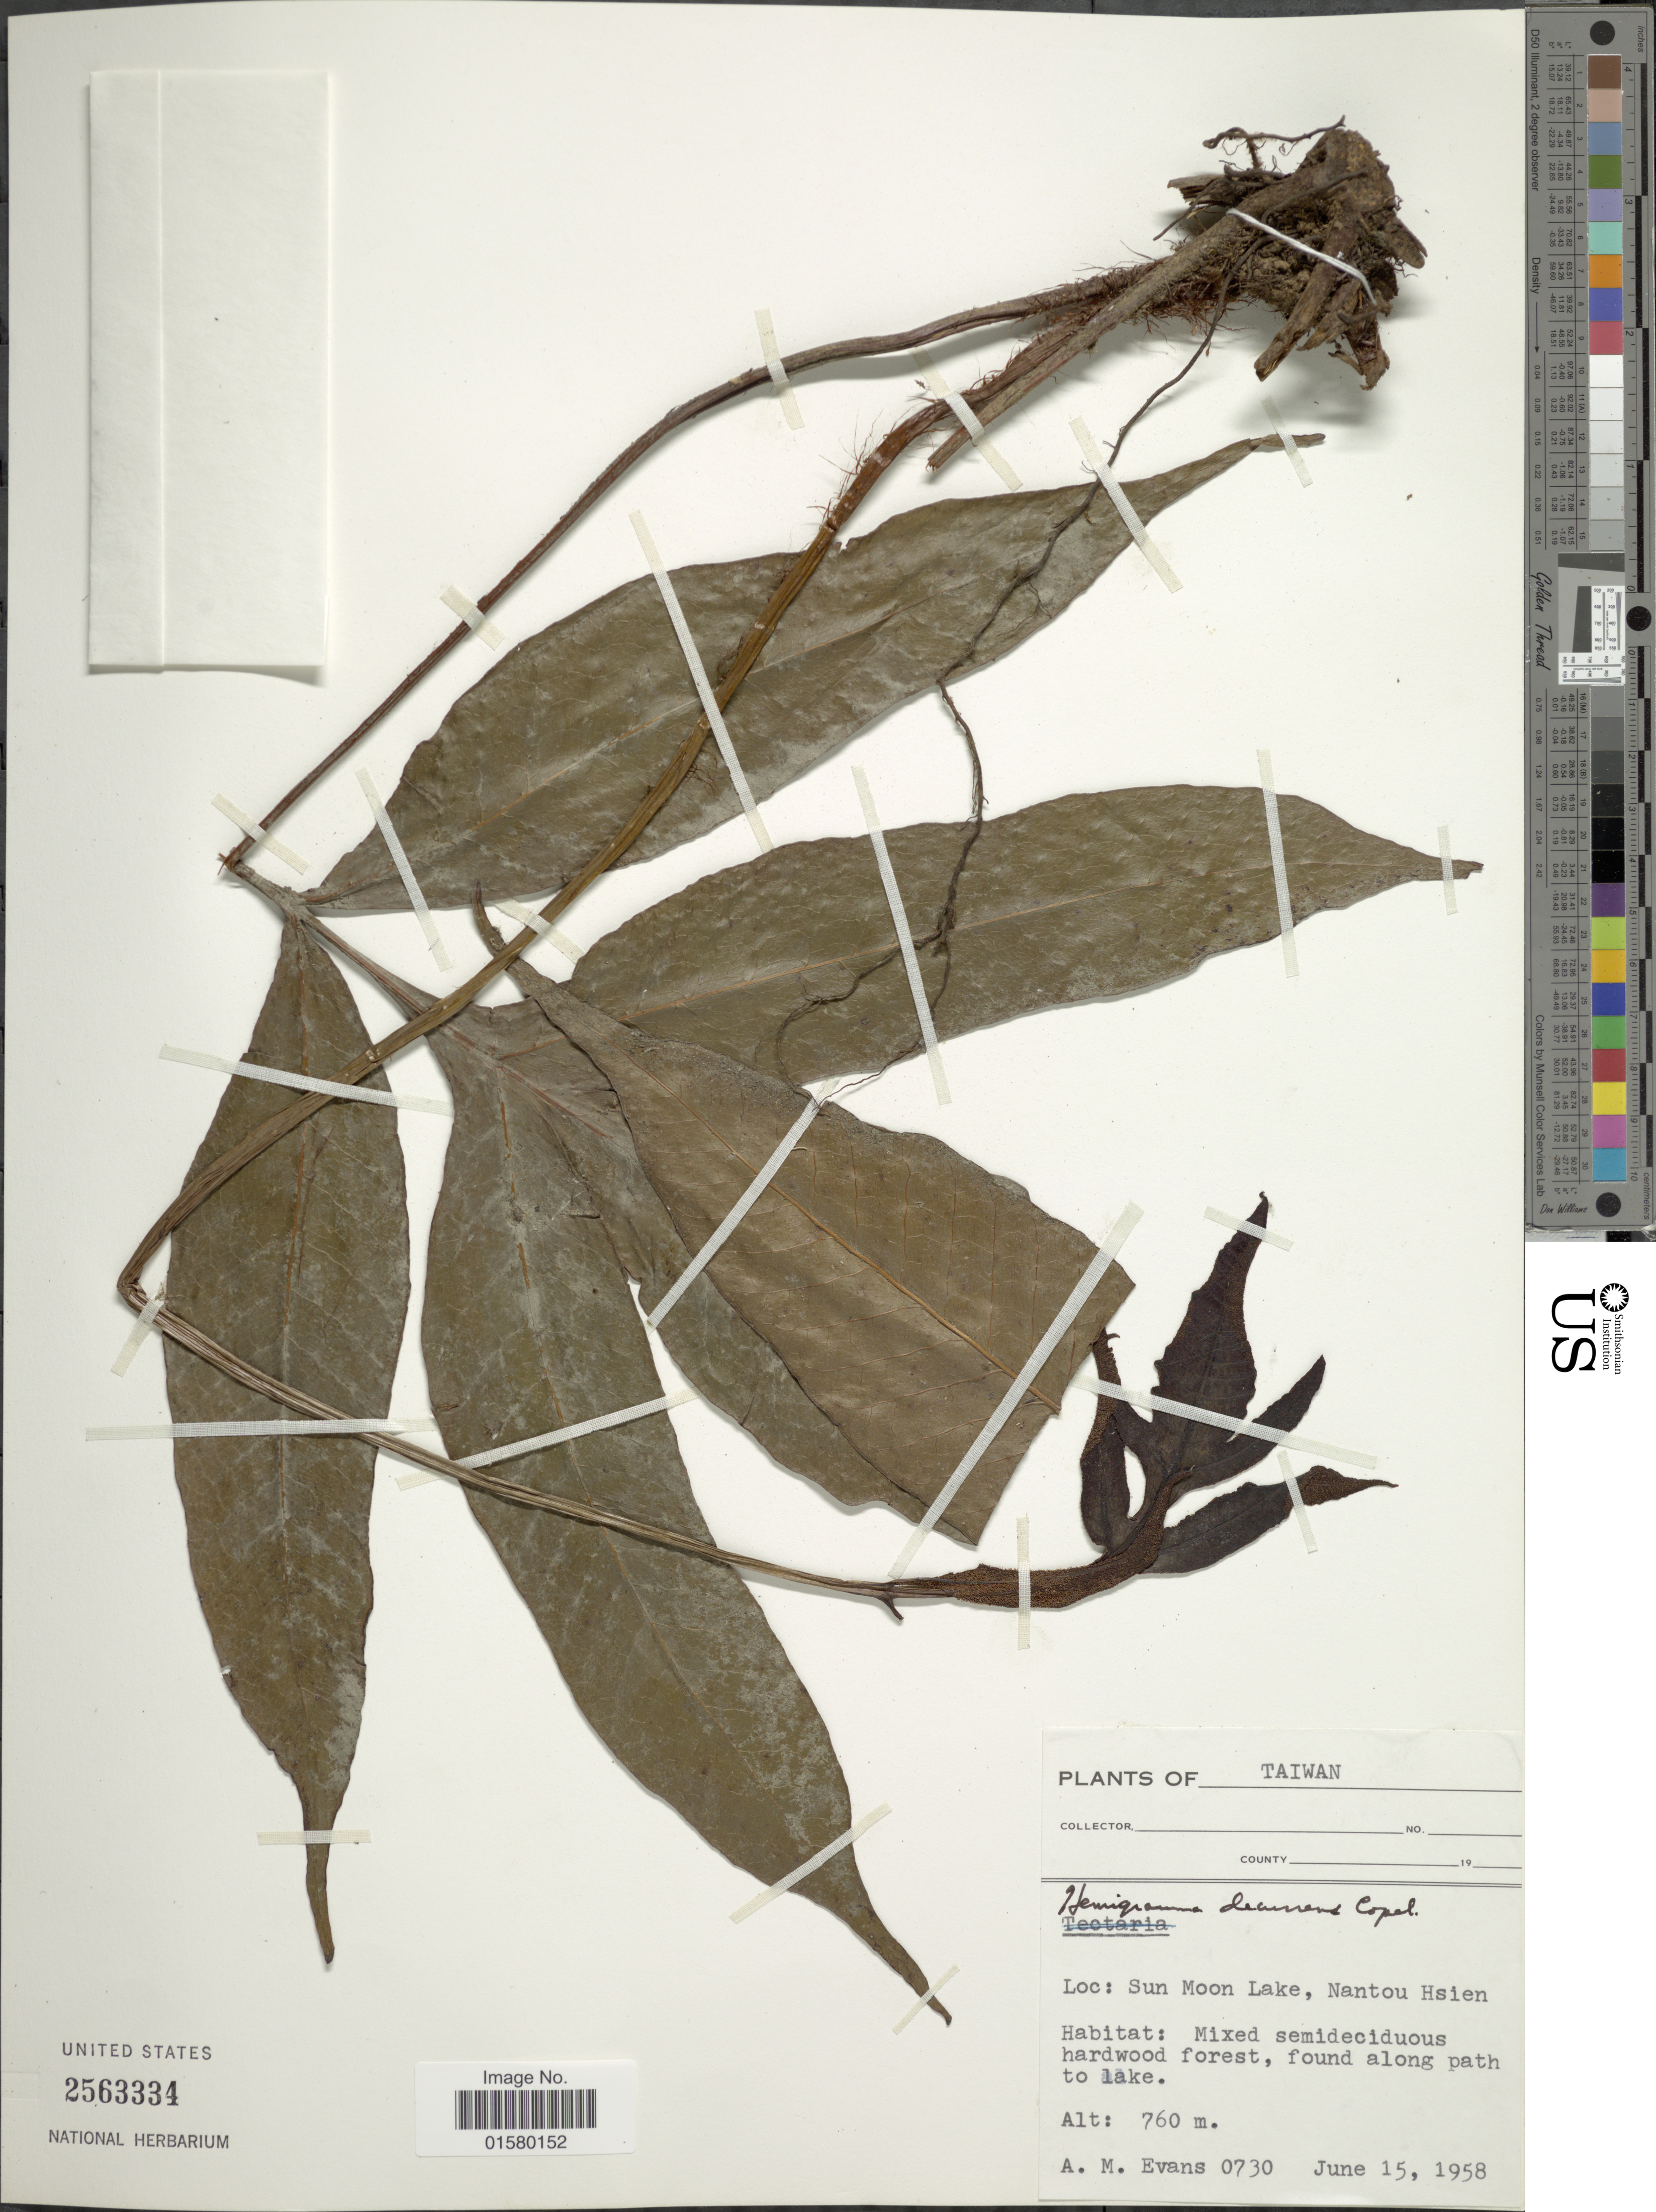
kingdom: Plantae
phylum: Tracheophyta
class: Polypodiopsida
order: Polypodiales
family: Tectariaceae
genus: Tectaria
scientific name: Tectaria decurrens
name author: (Presel.) Copel. in Elmer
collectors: A. M. Evans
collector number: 0730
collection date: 1958-06-15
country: Taiwan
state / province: Nantou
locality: Sun Moon Lake, Nantou Hsien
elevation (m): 760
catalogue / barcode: US 2563334